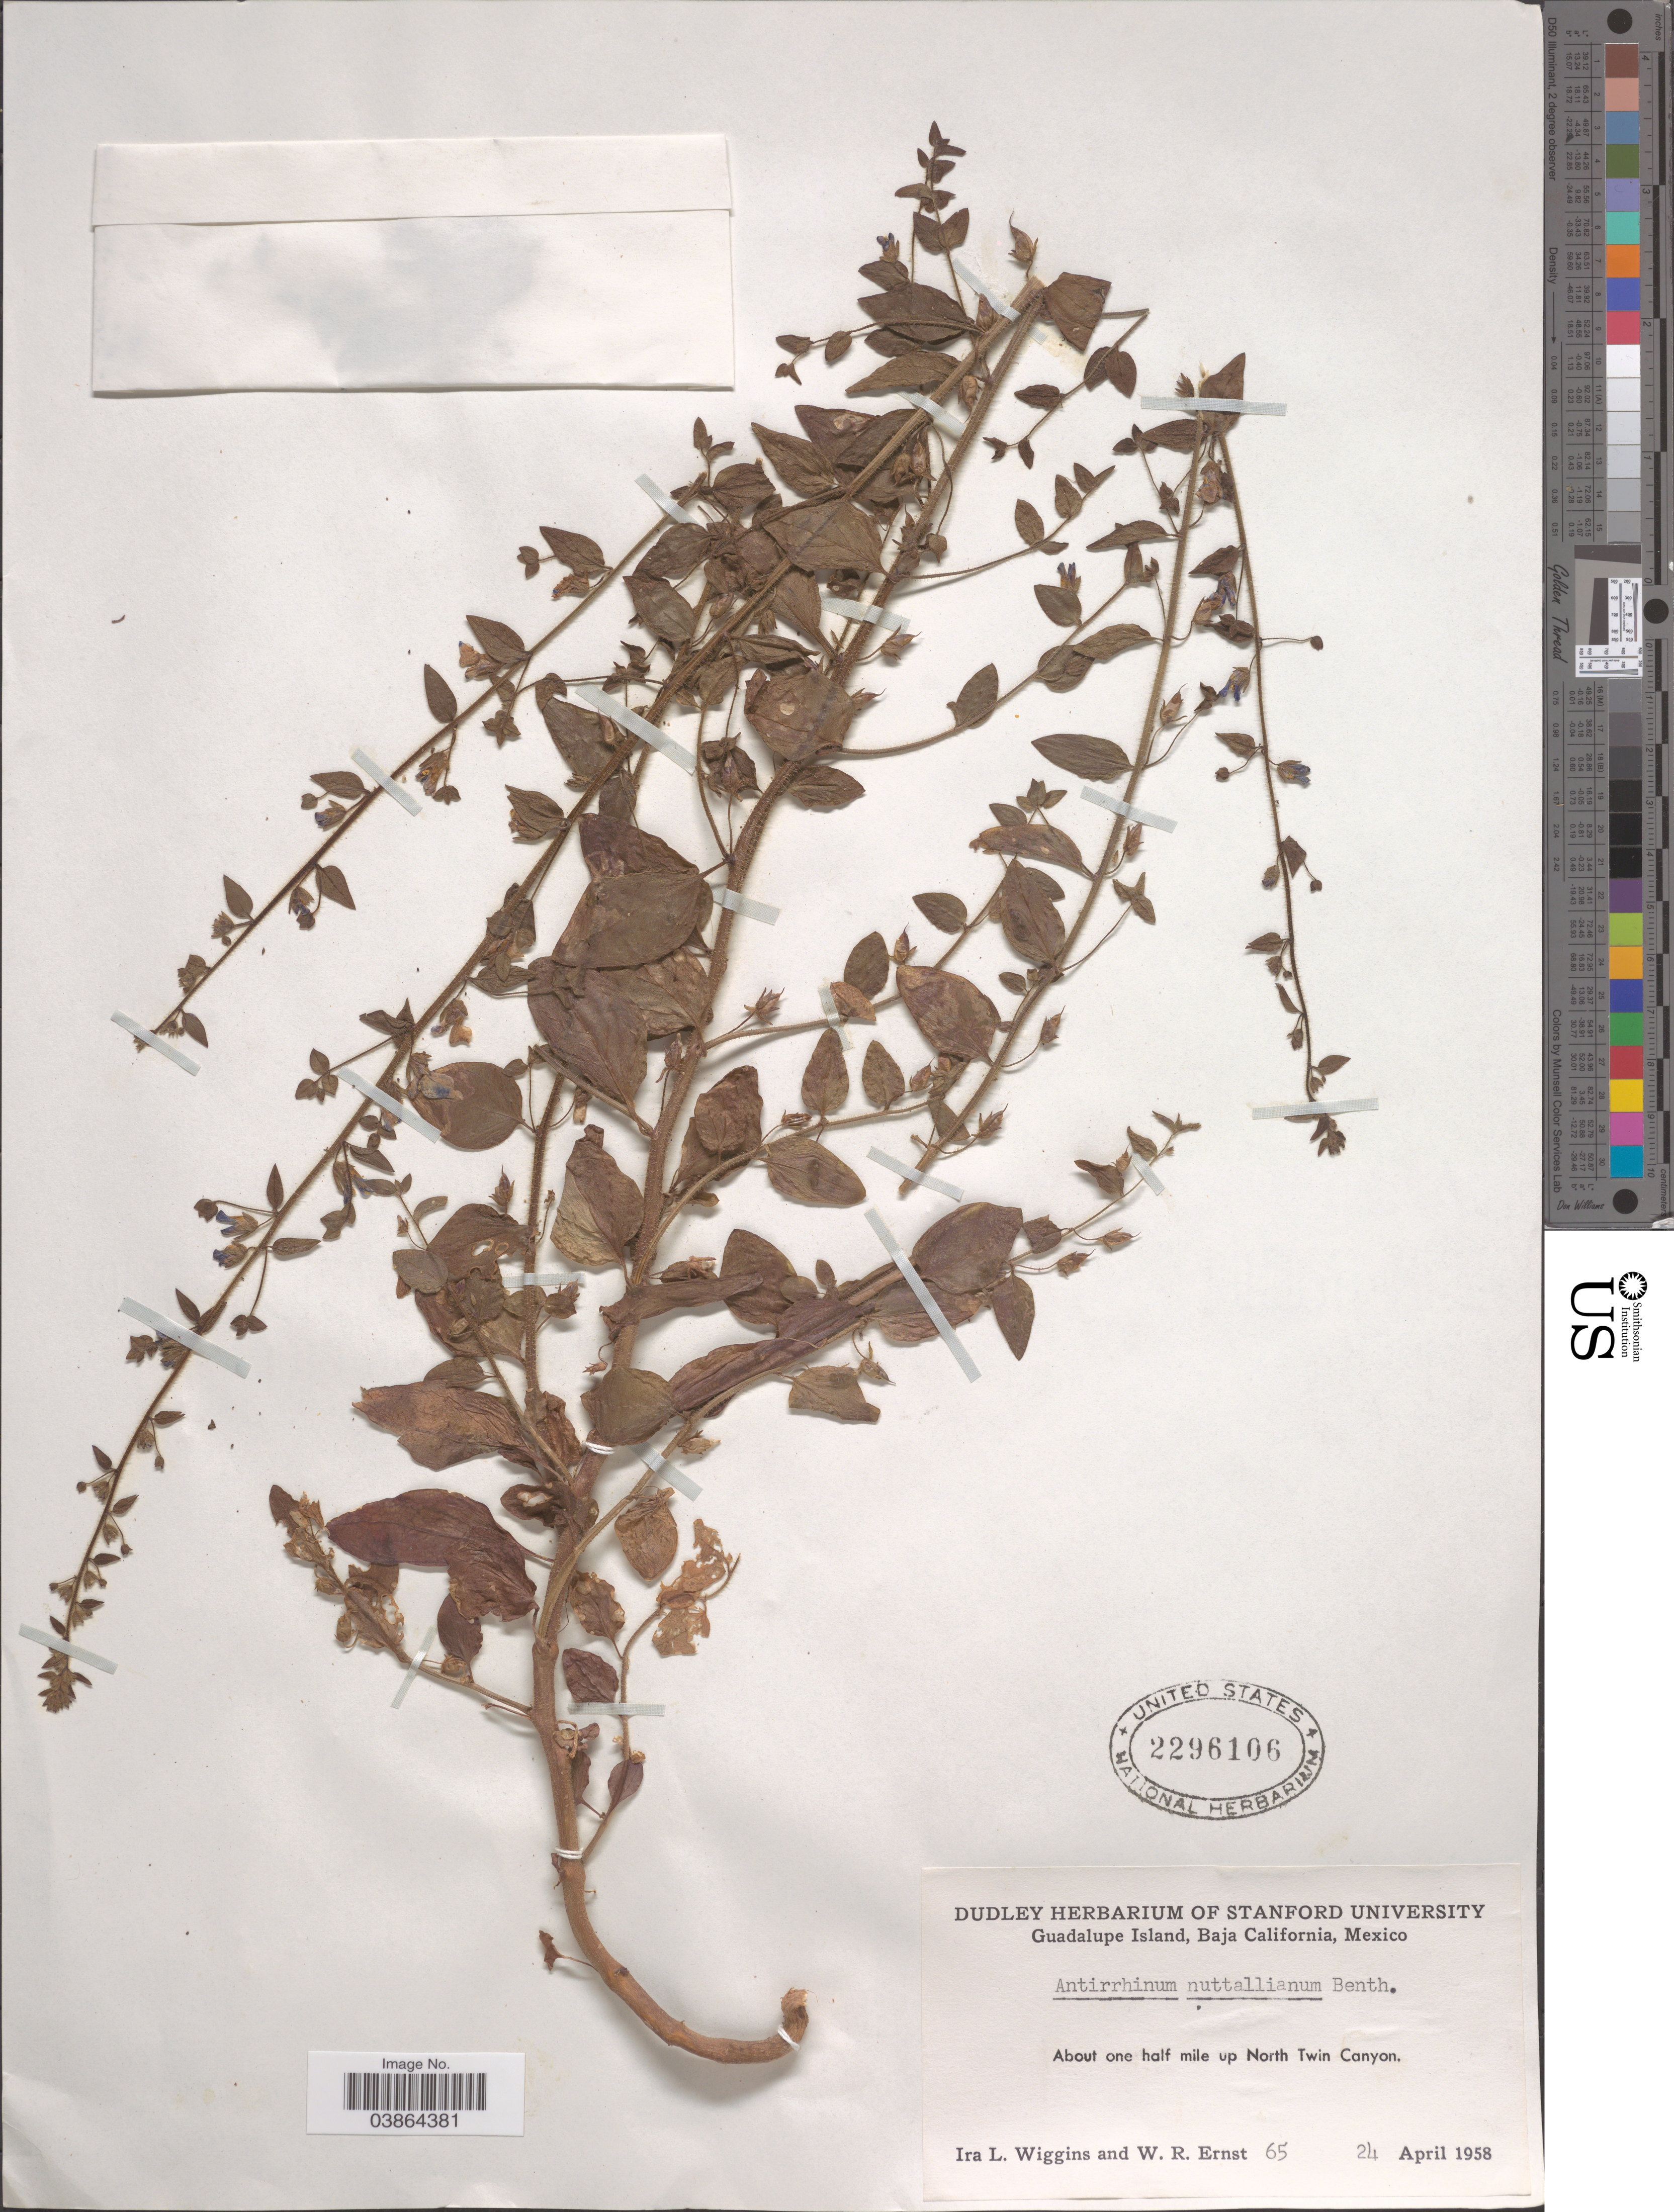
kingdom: Plantae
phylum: Tracheophyta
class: Magnoliopsida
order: Lamiales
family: Plantaginaceae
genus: Sairocarpus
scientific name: Sairocarpus nuttallianus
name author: (Benth.) D.A. Sutton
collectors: I. L. Wiggins & W. R. Ernst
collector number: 65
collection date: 1958-04-24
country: Mexico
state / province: Baja California Norte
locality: Guadalupe Island. About one half mile up North Twin Canyon.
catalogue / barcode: US 2296106